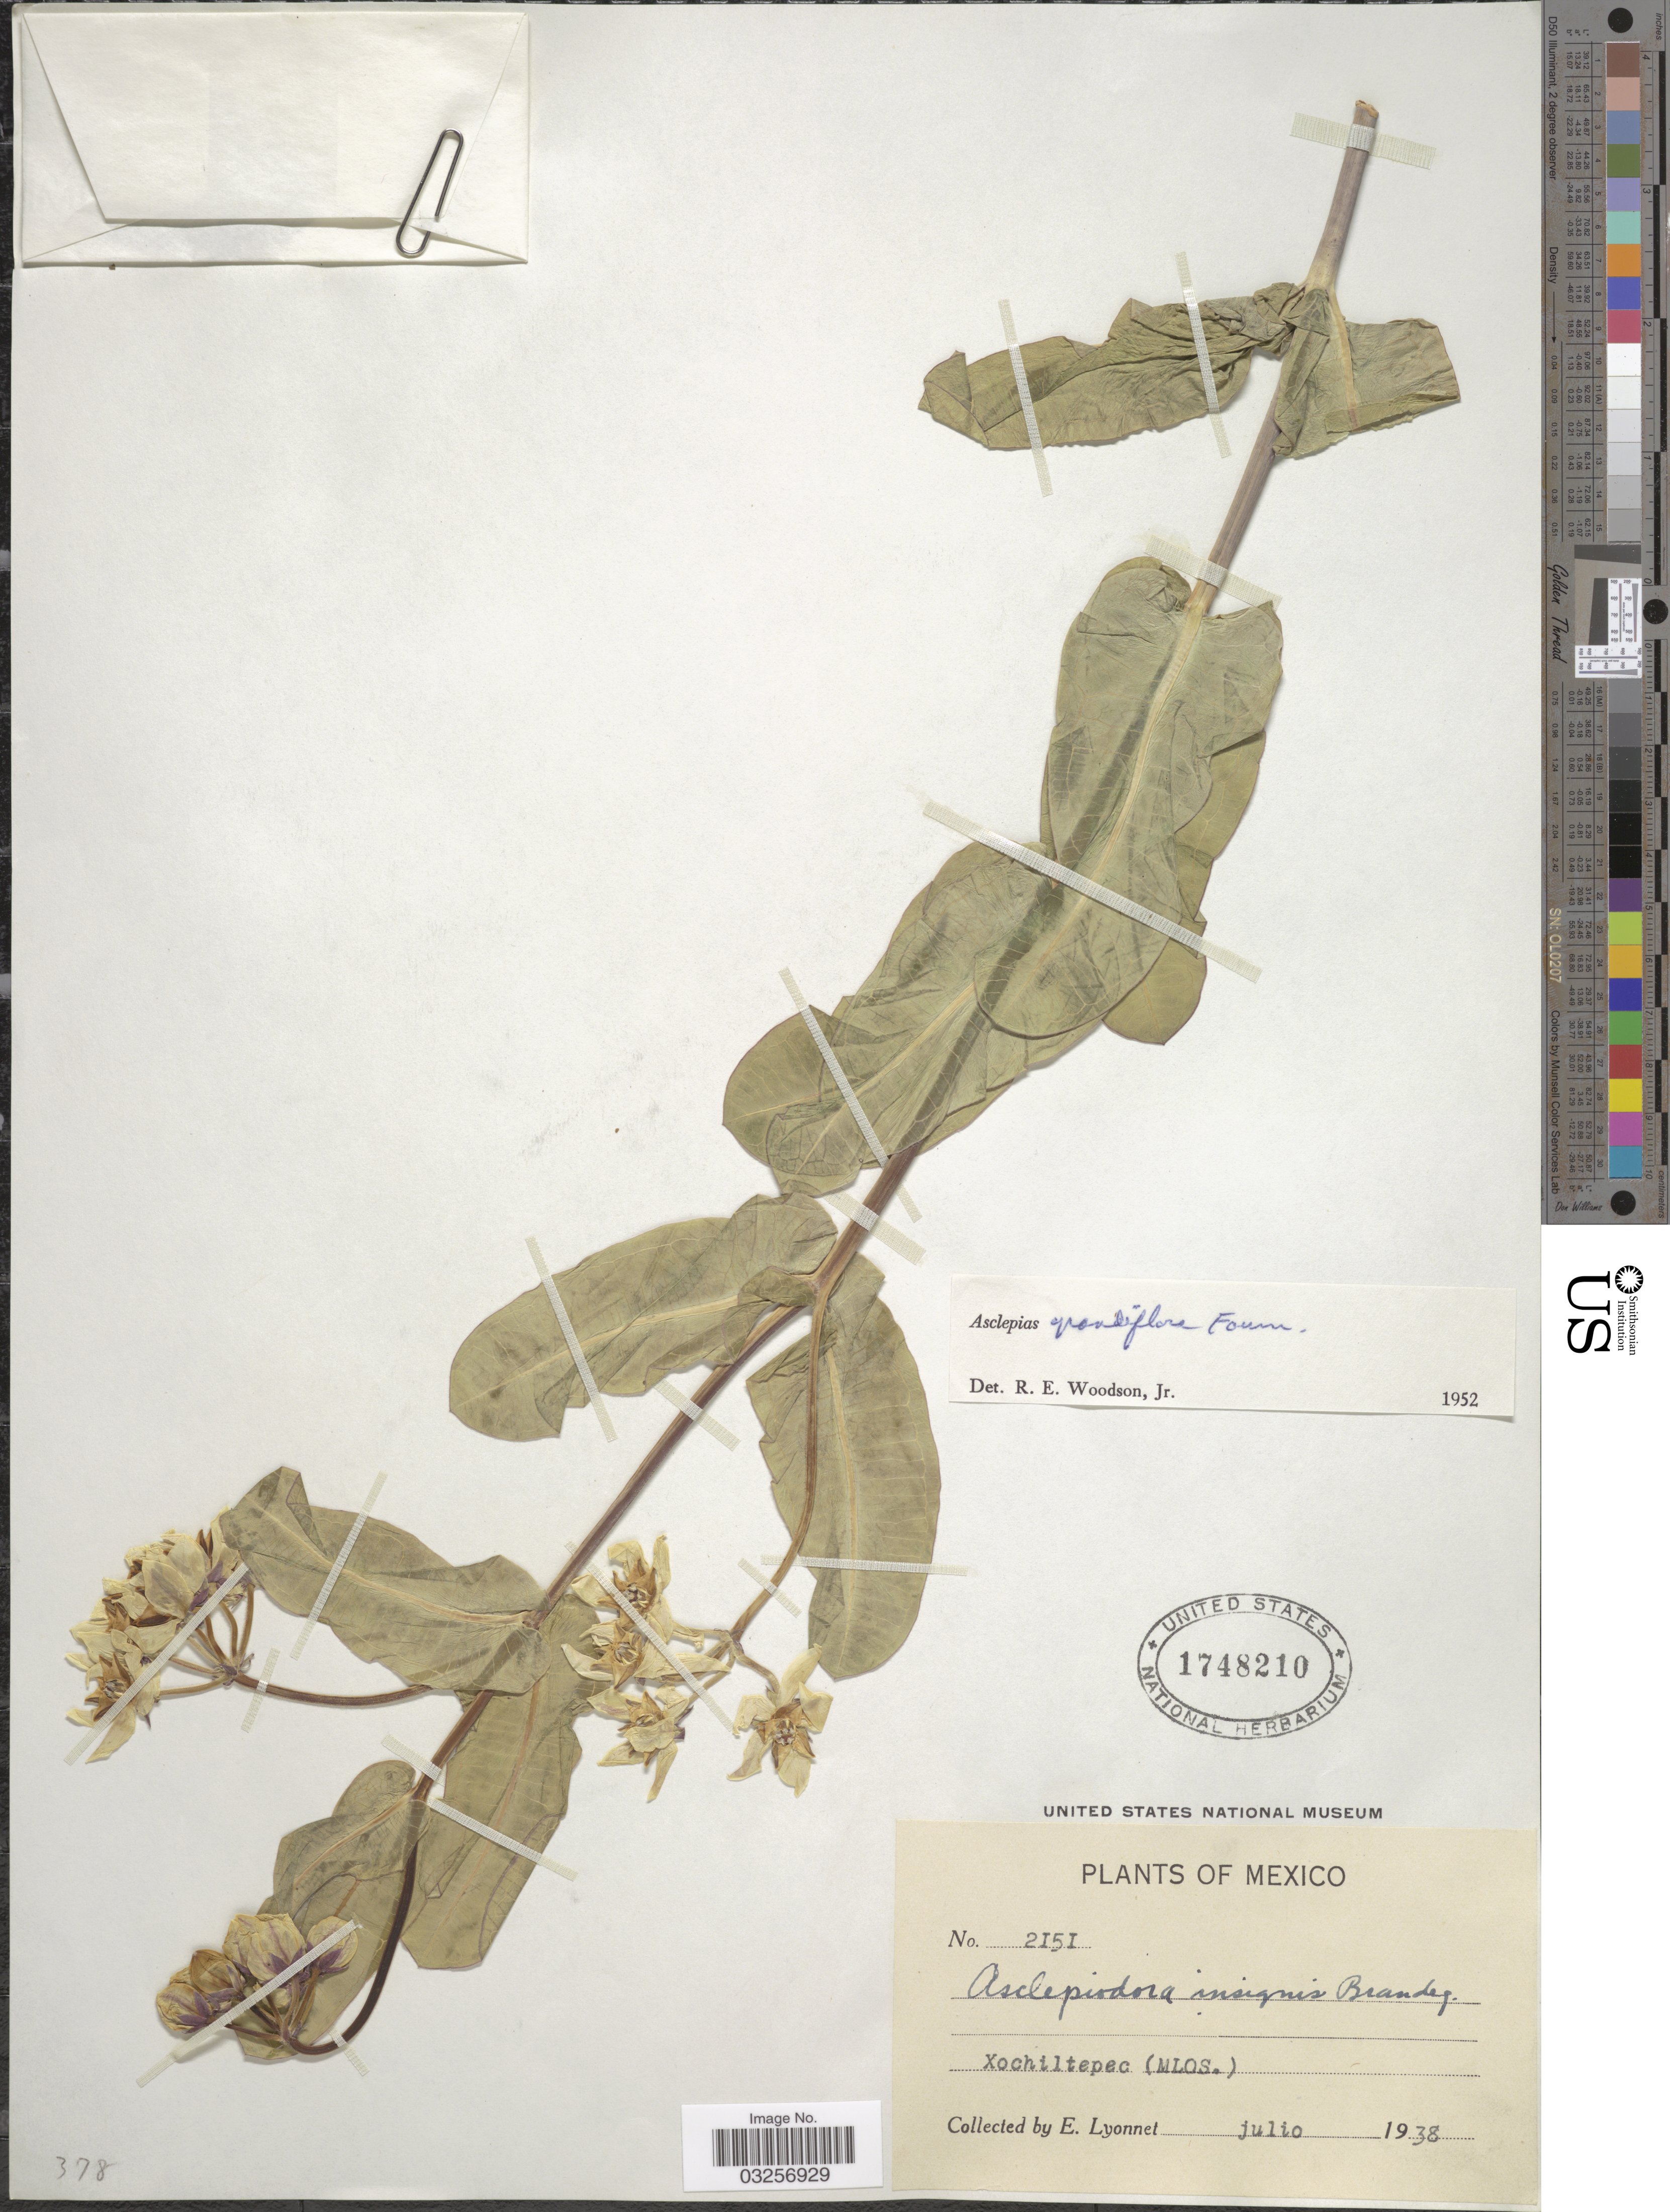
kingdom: Plantae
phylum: Tracheophyta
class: Magnoliopsida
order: Gentianales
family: Apocynaceae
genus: Asclepias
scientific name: Asclepias grandiflora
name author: L. f.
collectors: E. Lyonnet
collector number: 2151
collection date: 1938-07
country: Mexico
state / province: Morelos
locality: Xochiltepec.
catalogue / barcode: US 1748210